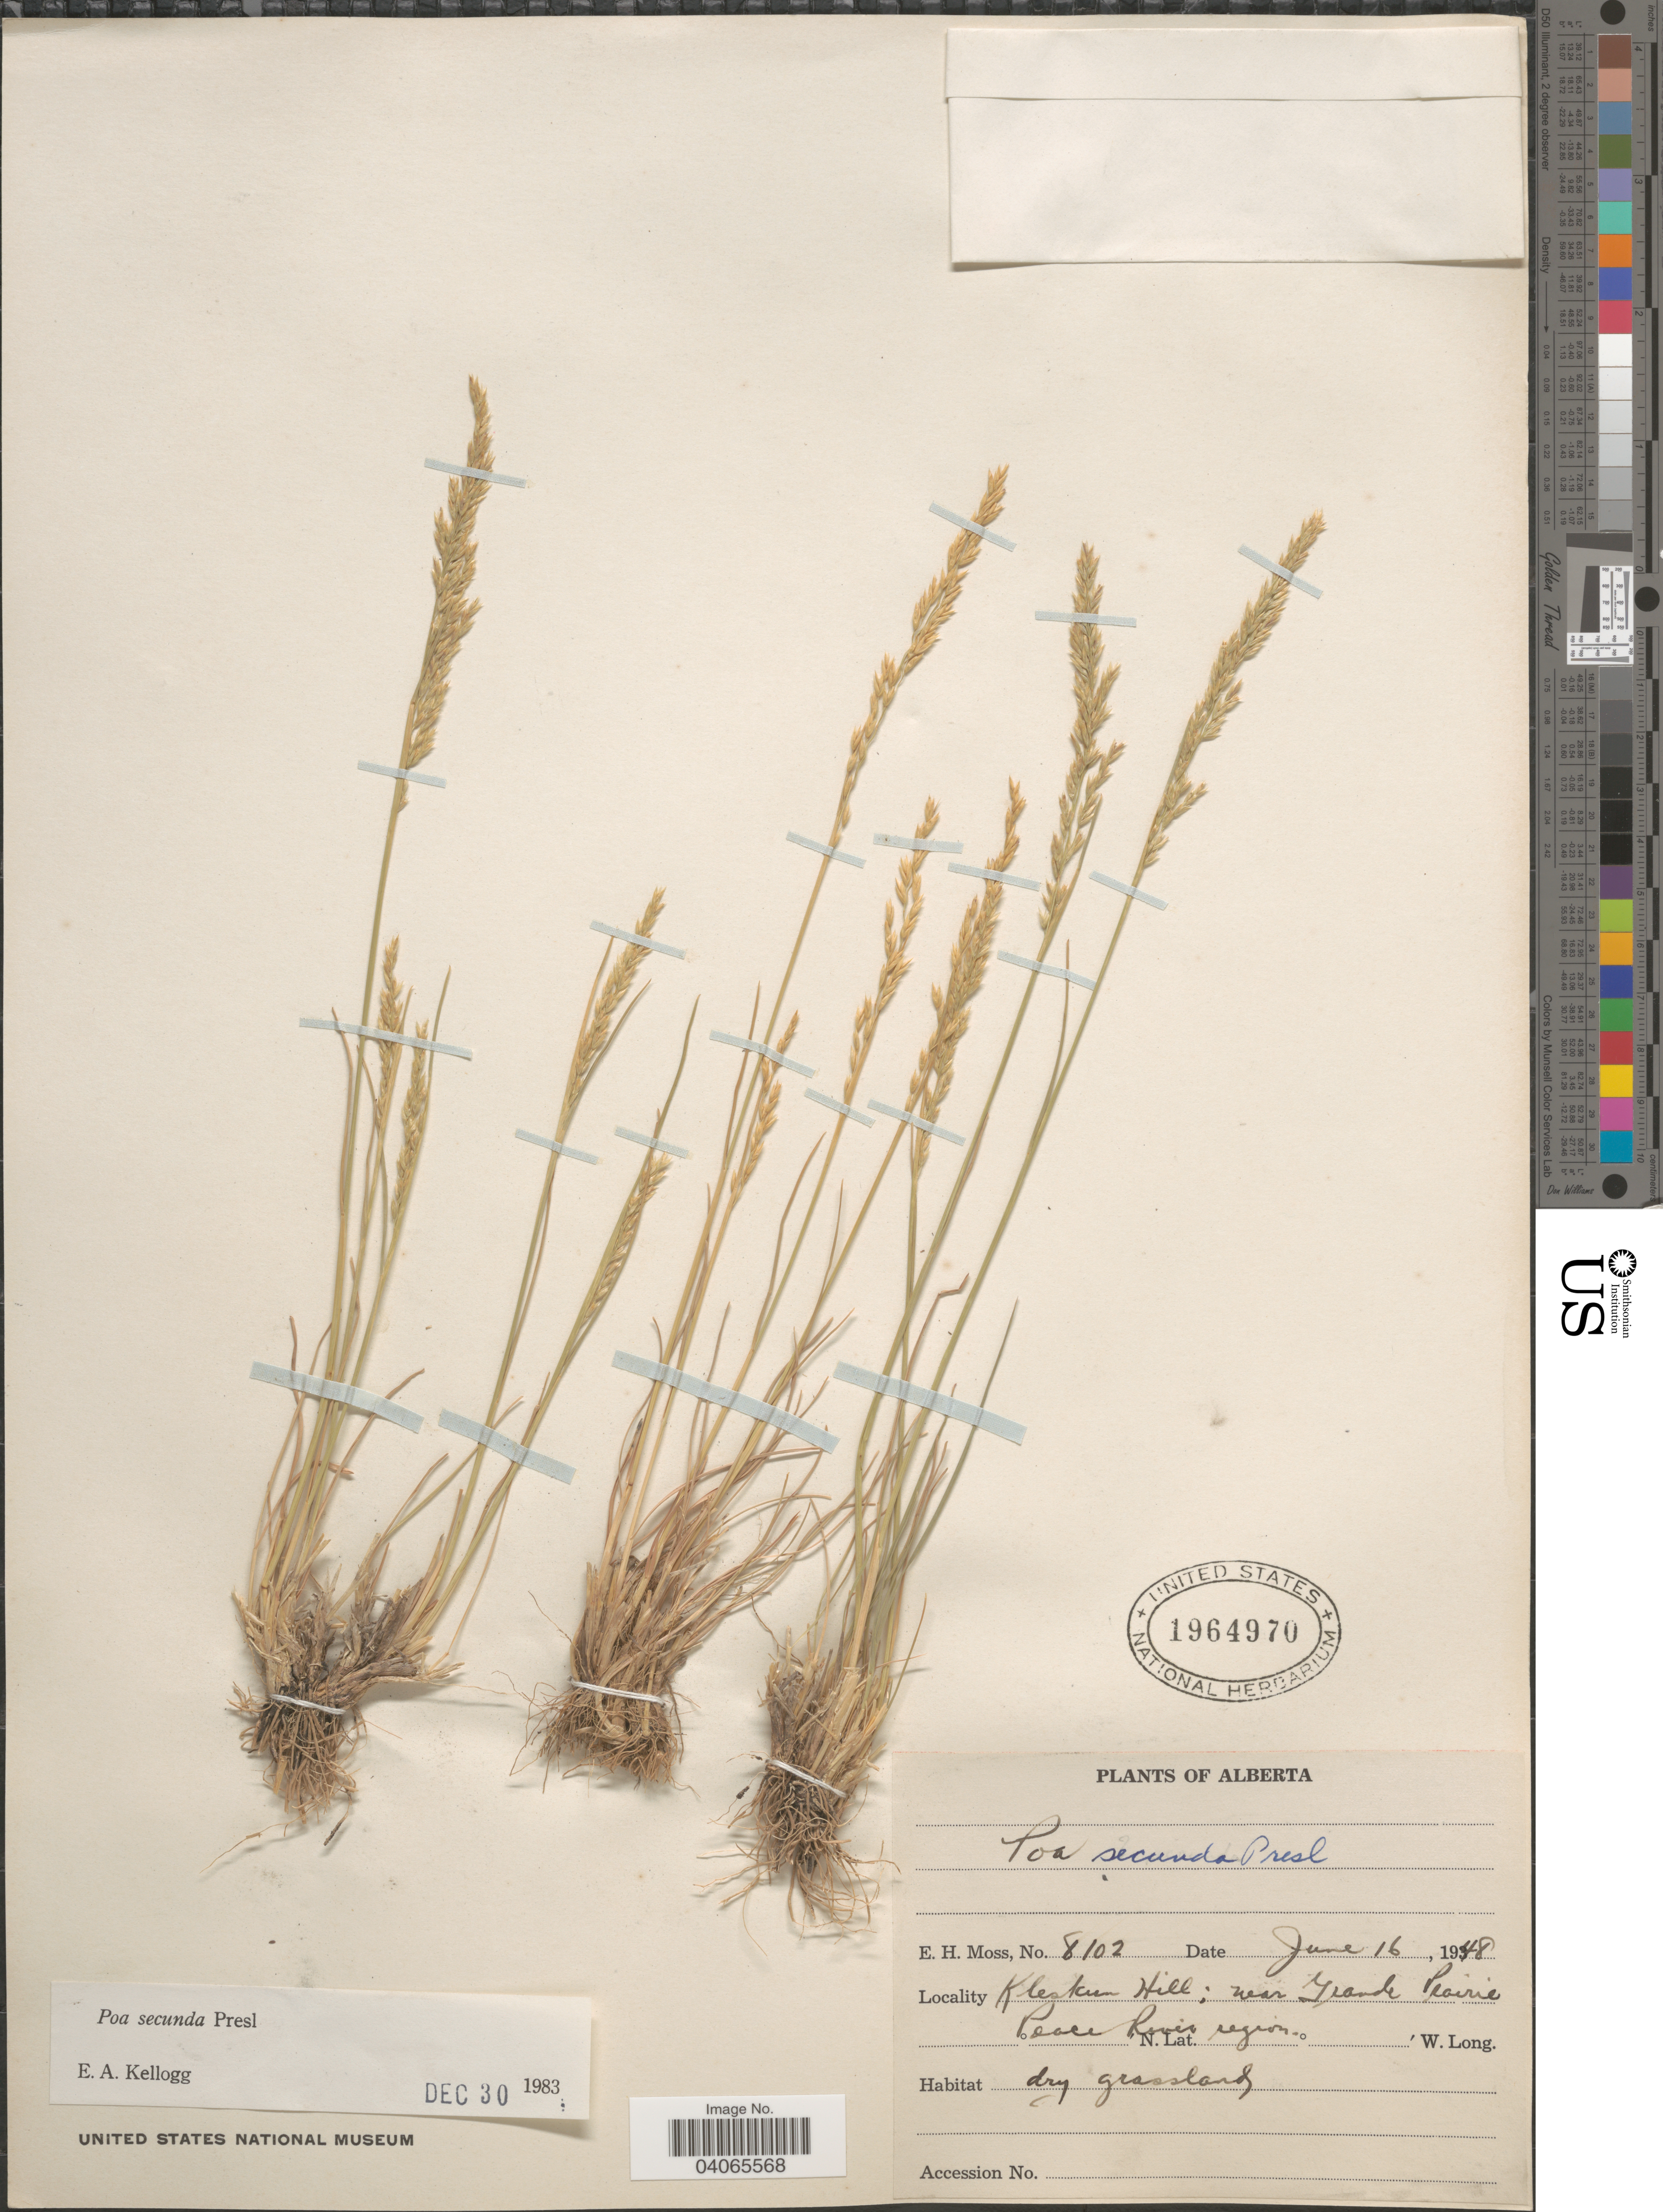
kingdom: Plantae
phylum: Tracheophyta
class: Liliopsida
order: Poales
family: Poaceae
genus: Poa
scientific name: Poa secunda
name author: J. Presl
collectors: E. Moss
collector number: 8102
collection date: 1948-06-16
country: Canada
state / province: Alberta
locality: Kleskun Hill; near Grande Prairie. Peace River region.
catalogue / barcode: US 1964970